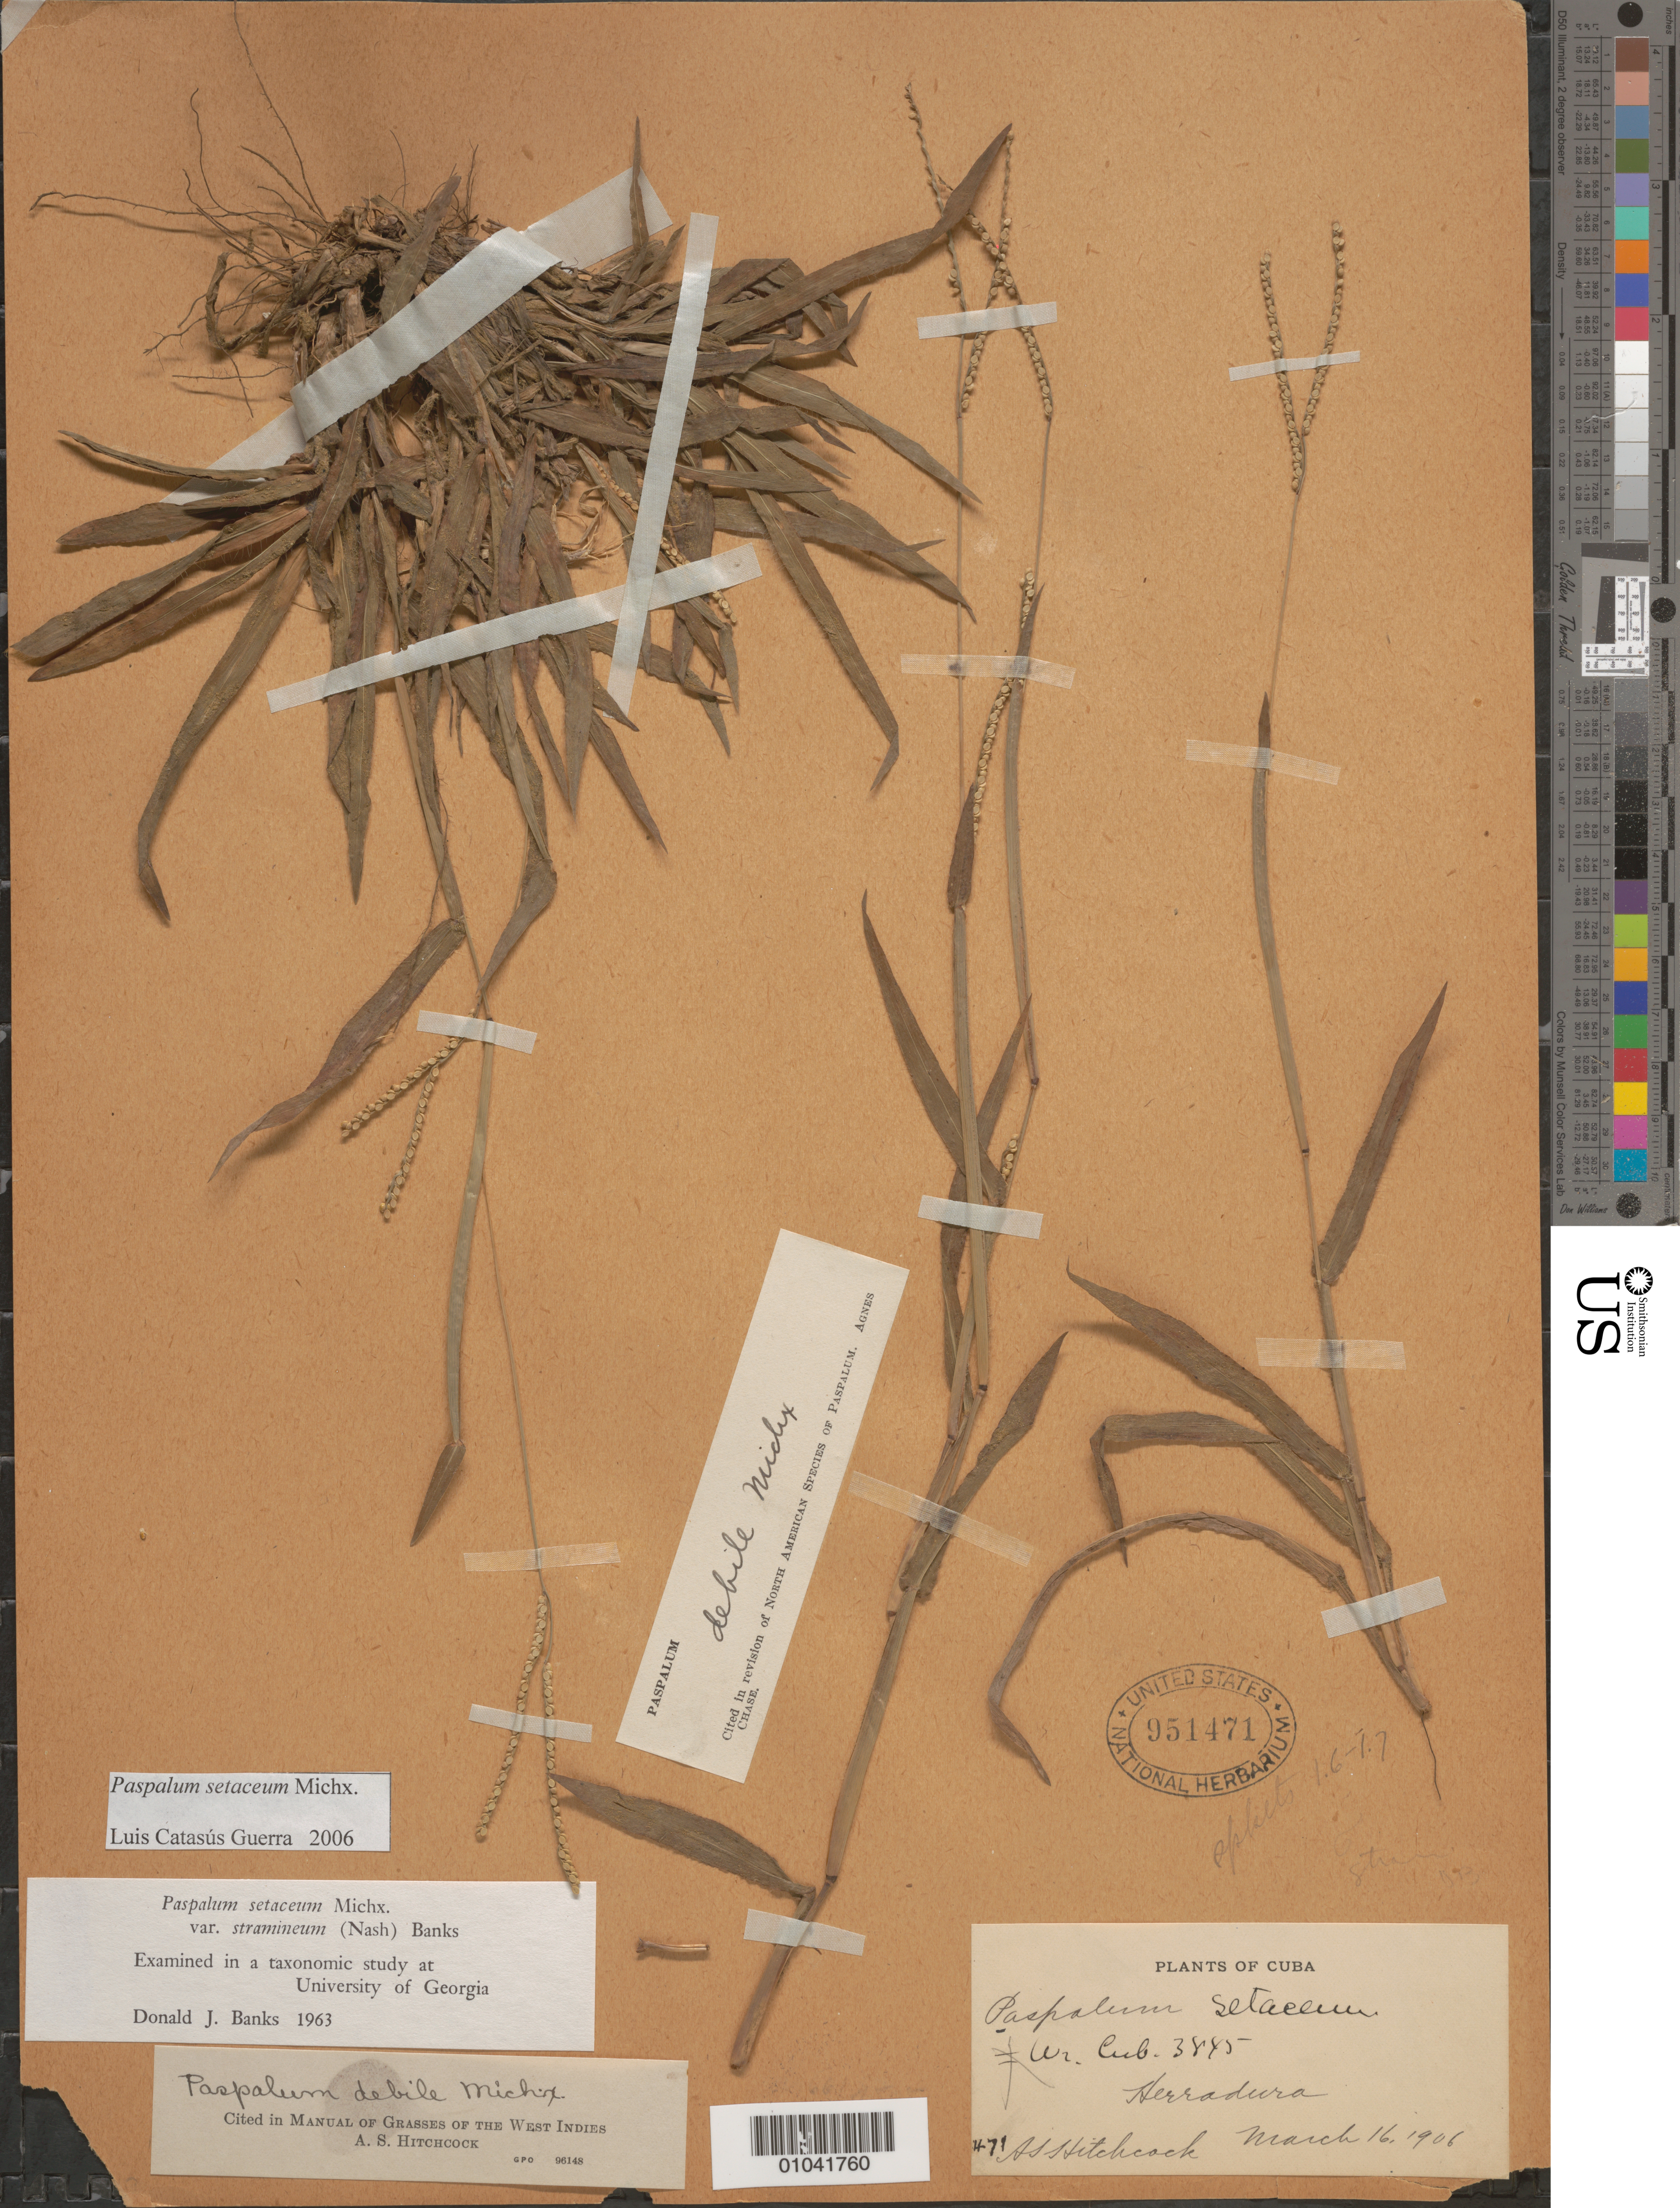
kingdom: Plantae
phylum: Tracheophyta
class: Liliopsida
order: Poales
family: Poaceae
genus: Paspalum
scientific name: Paspalum setaceum var. stramineum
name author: (Nash) D.J. Banks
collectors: A. S. Hitchcock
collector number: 471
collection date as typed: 16 Mar 1906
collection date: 1906-03-16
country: Cuba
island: Cuba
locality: Herradura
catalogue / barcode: US 951471